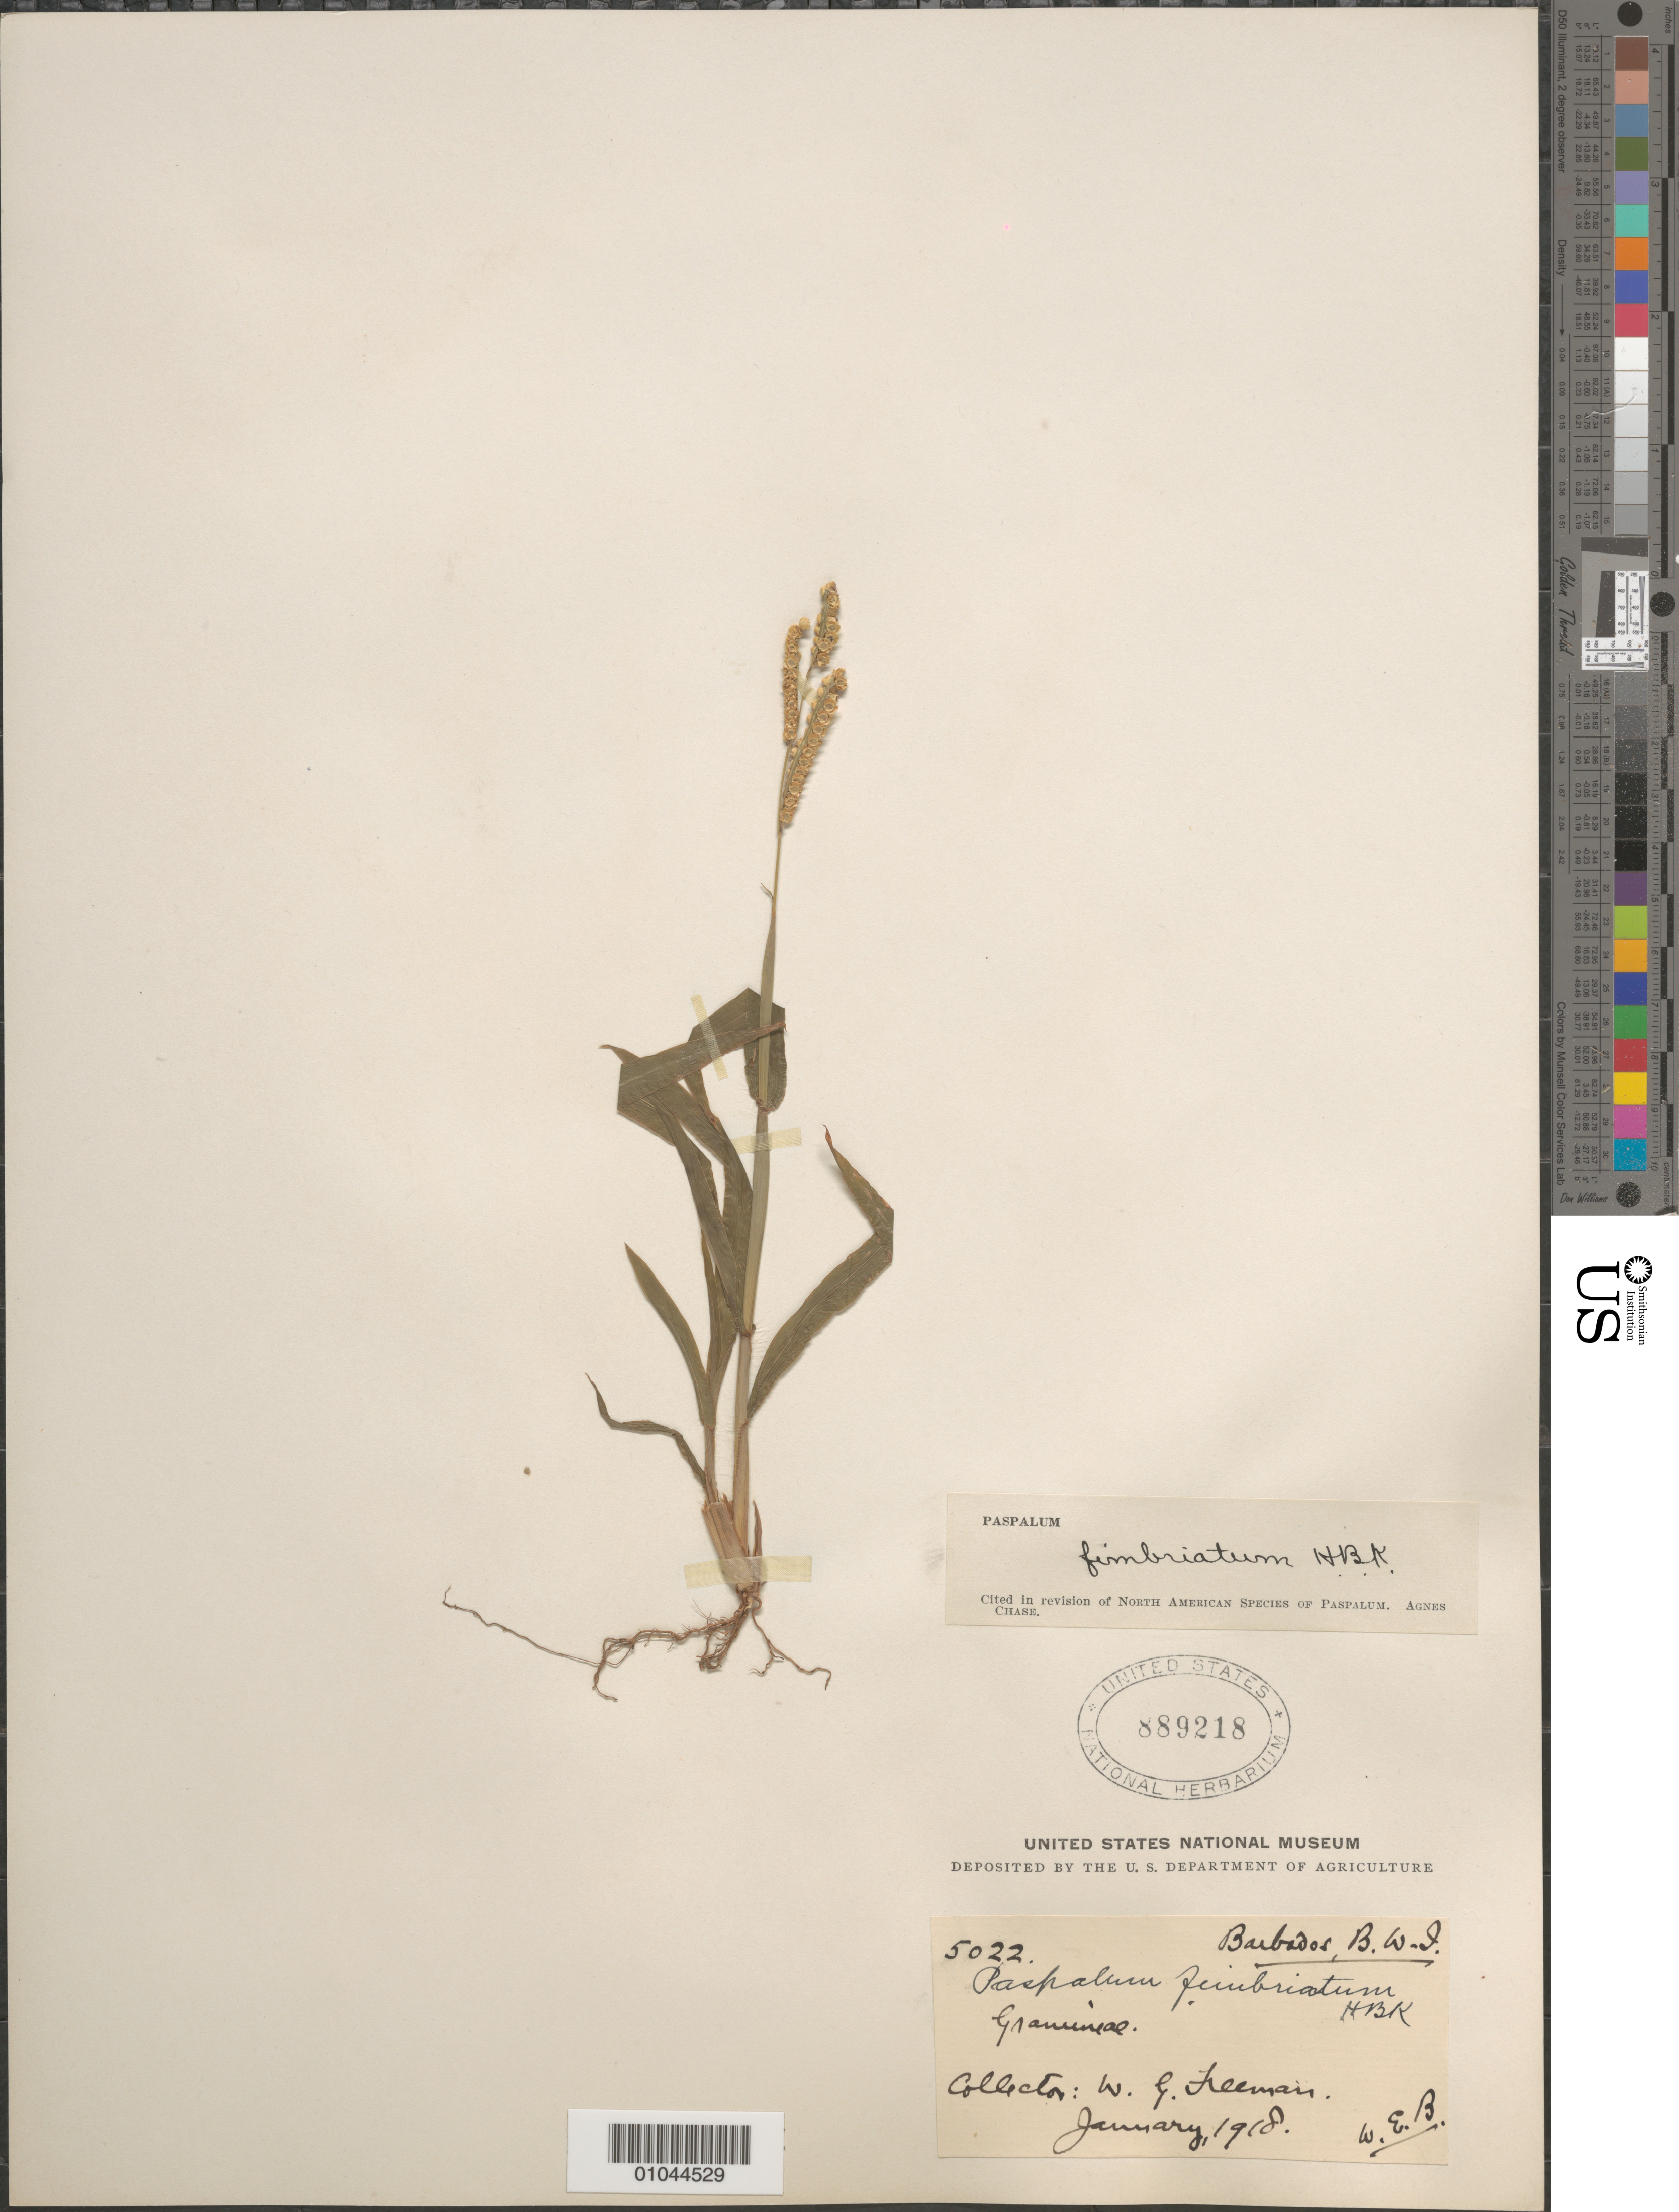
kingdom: Plantae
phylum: Tracheophyta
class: Liliopsida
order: Poales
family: Poaceae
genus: Paspalum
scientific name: Paspalum fimbriatum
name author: Kunth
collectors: W. Freeman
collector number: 5022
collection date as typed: Jan 1918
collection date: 1918-01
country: Barbados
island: Barbados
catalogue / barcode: US 889218